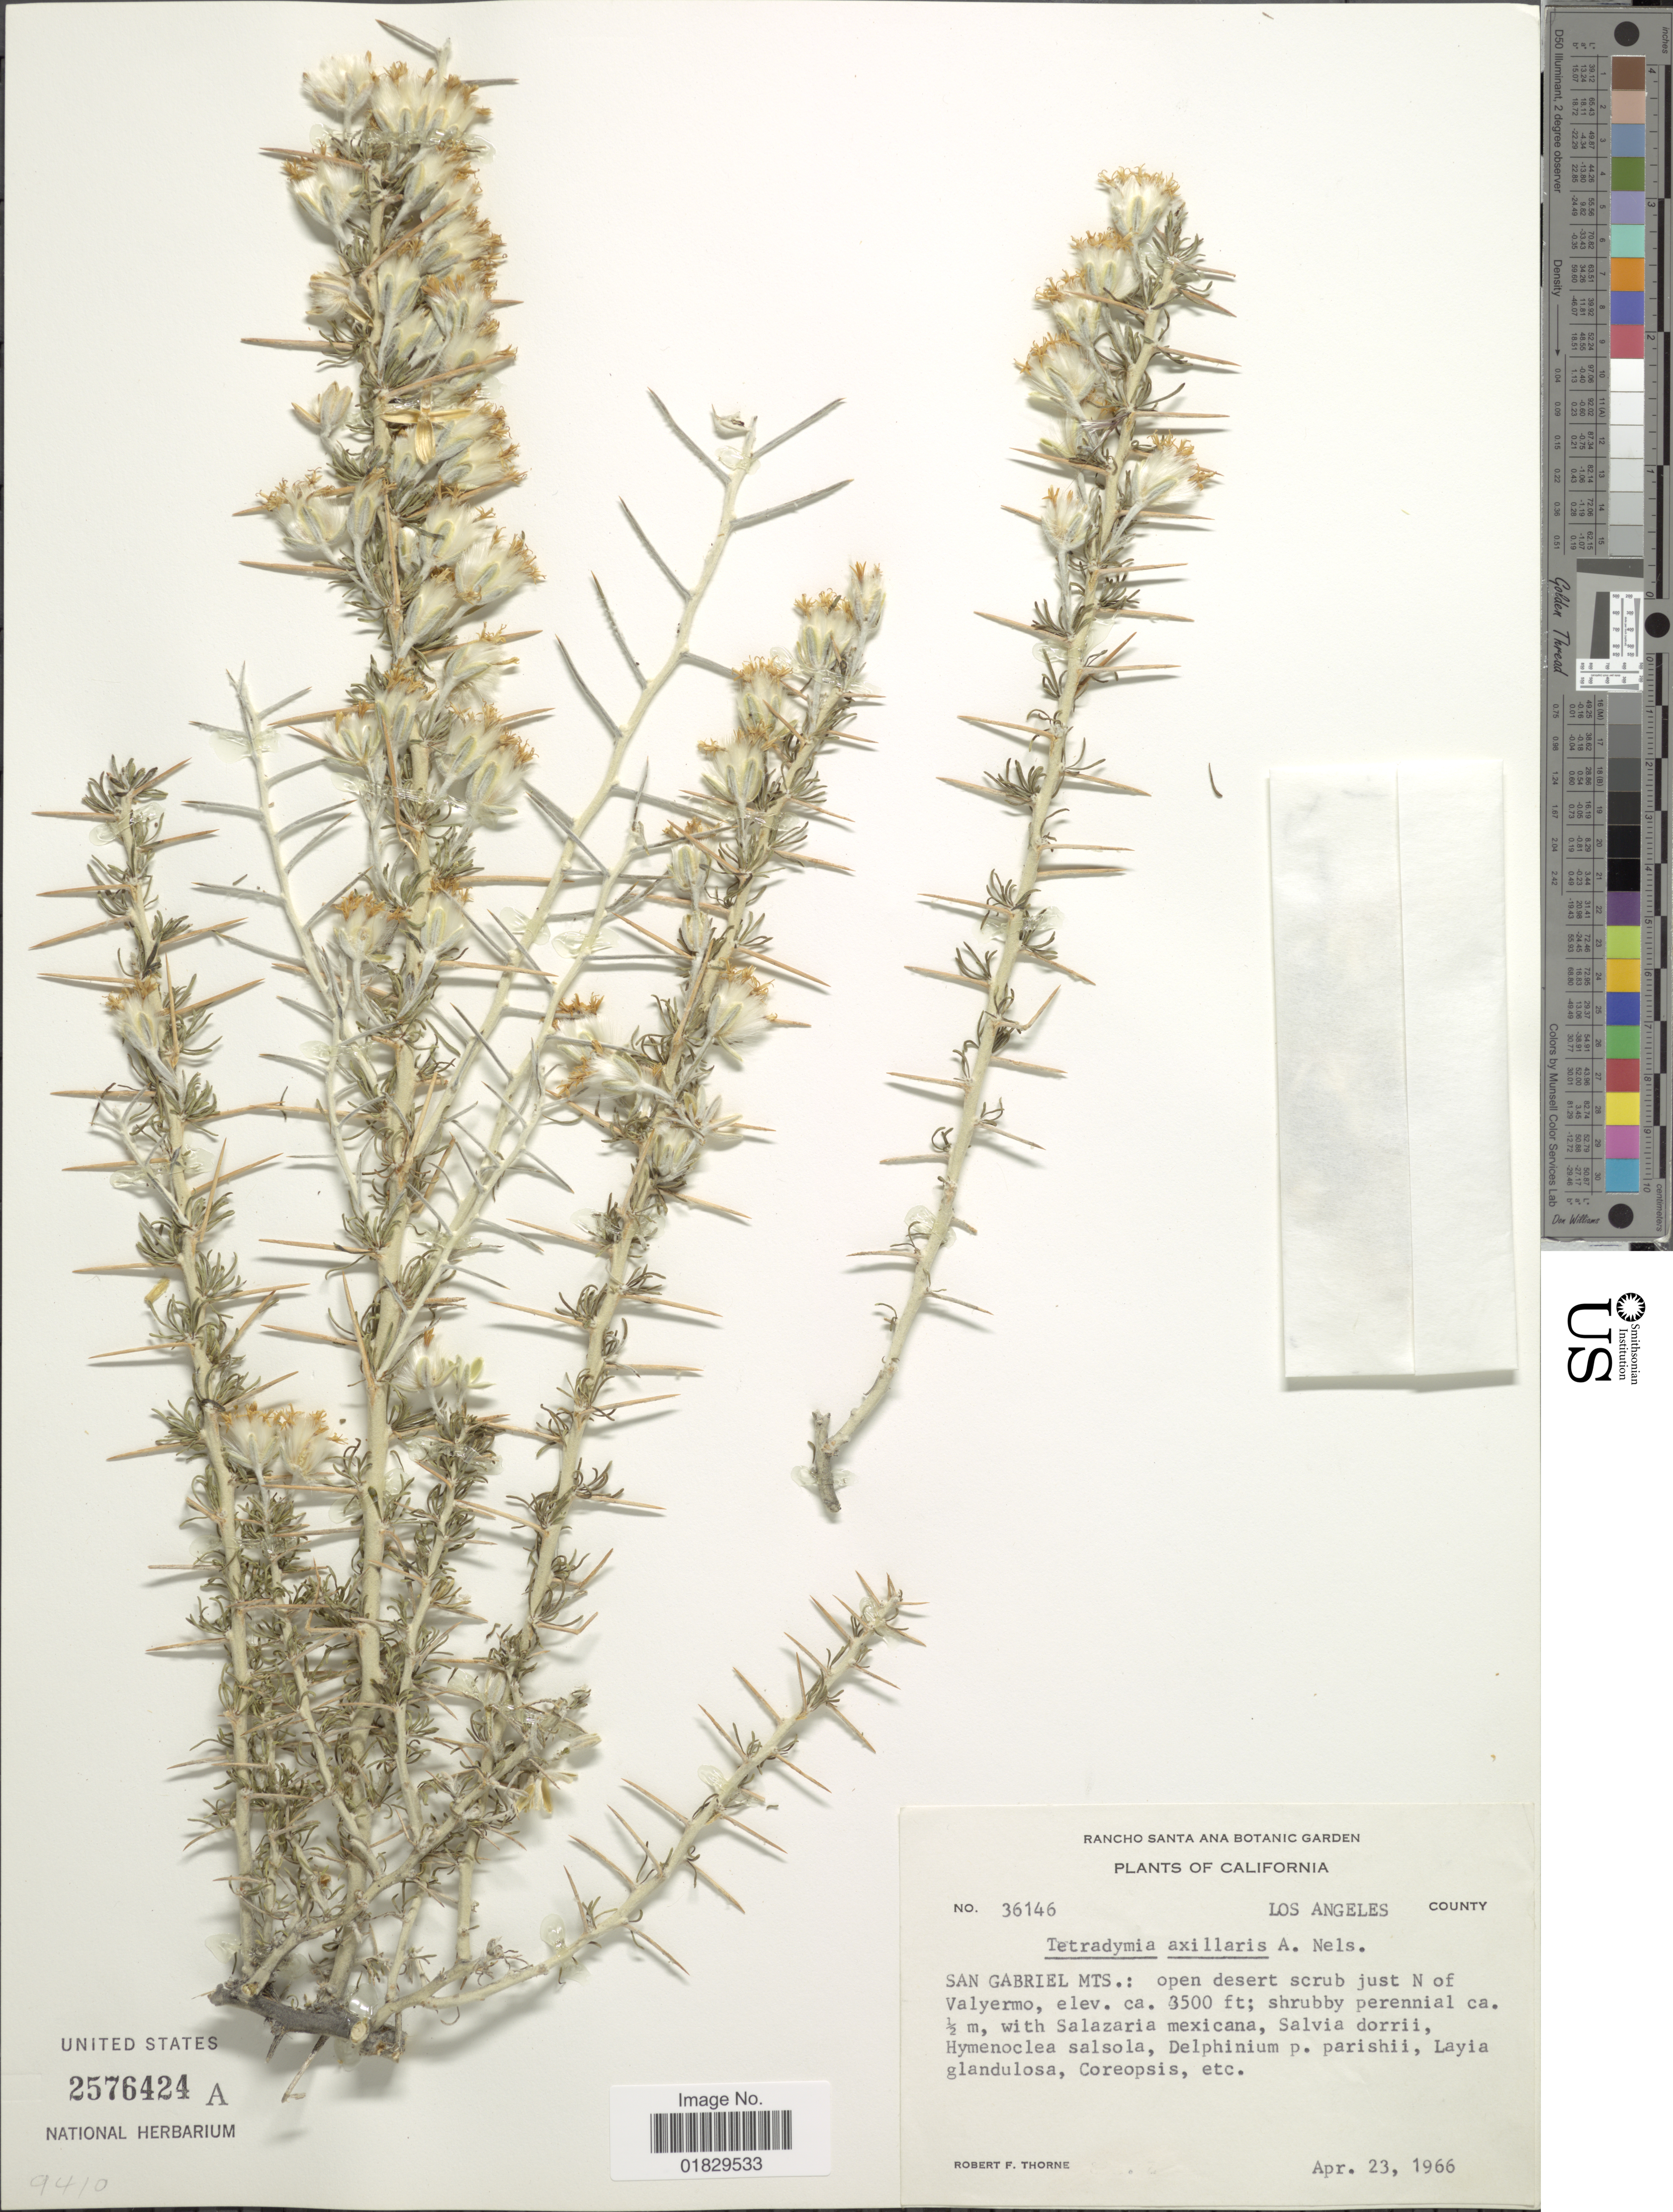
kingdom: Plantae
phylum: Tracheophyta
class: Magnoliopsida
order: Asterales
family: Asteraceae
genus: Tetradymia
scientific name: Tetradymia axillaris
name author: A. Nelson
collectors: R. F. Thorne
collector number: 36146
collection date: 1966-04-23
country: United States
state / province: California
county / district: Los Angeles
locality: Los Angeles County. San Gabriel Mts.: open desert scrub just N of Valyermo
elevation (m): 1067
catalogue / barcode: US 2576424A